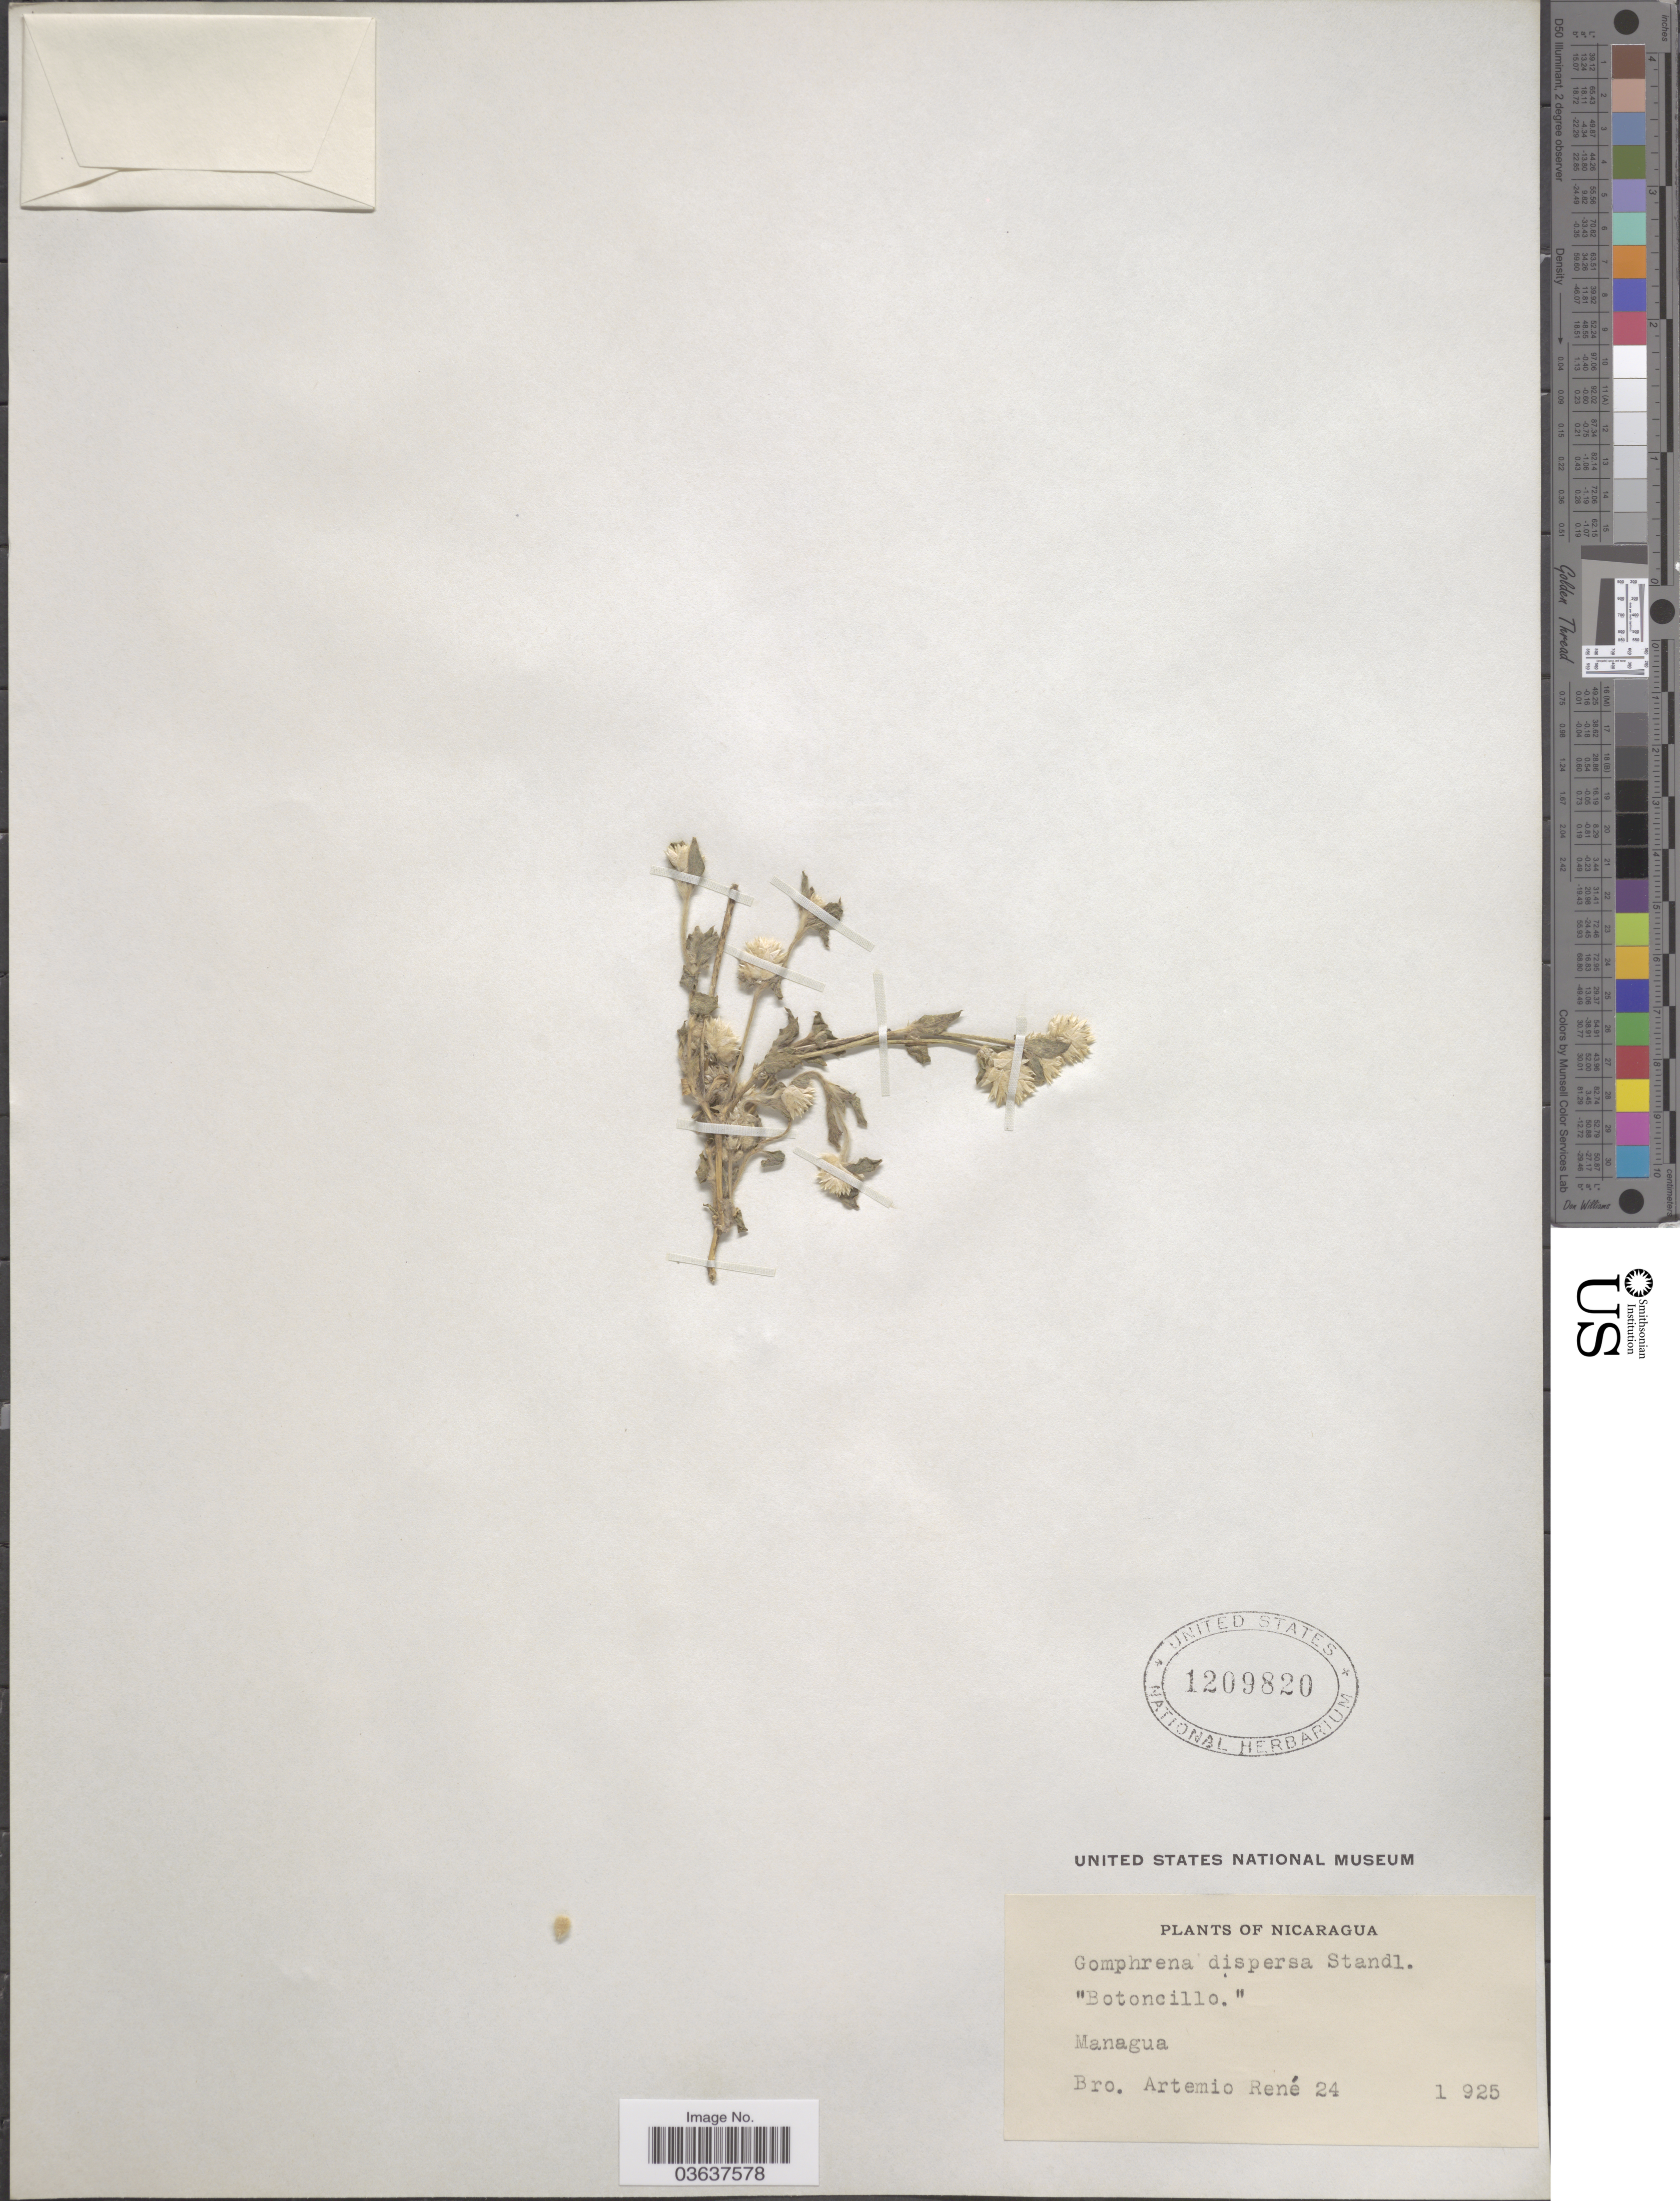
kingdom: Plantae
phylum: Tracheophyta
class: Magnoliopsida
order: Caryophyllales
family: Amaranthaceae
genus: Gomphrena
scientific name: Gomphrena dispersa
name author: Standl.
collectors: B. Rene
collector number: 24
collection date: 1925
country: Nicaragua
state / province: Managua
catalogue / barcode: US 1209820